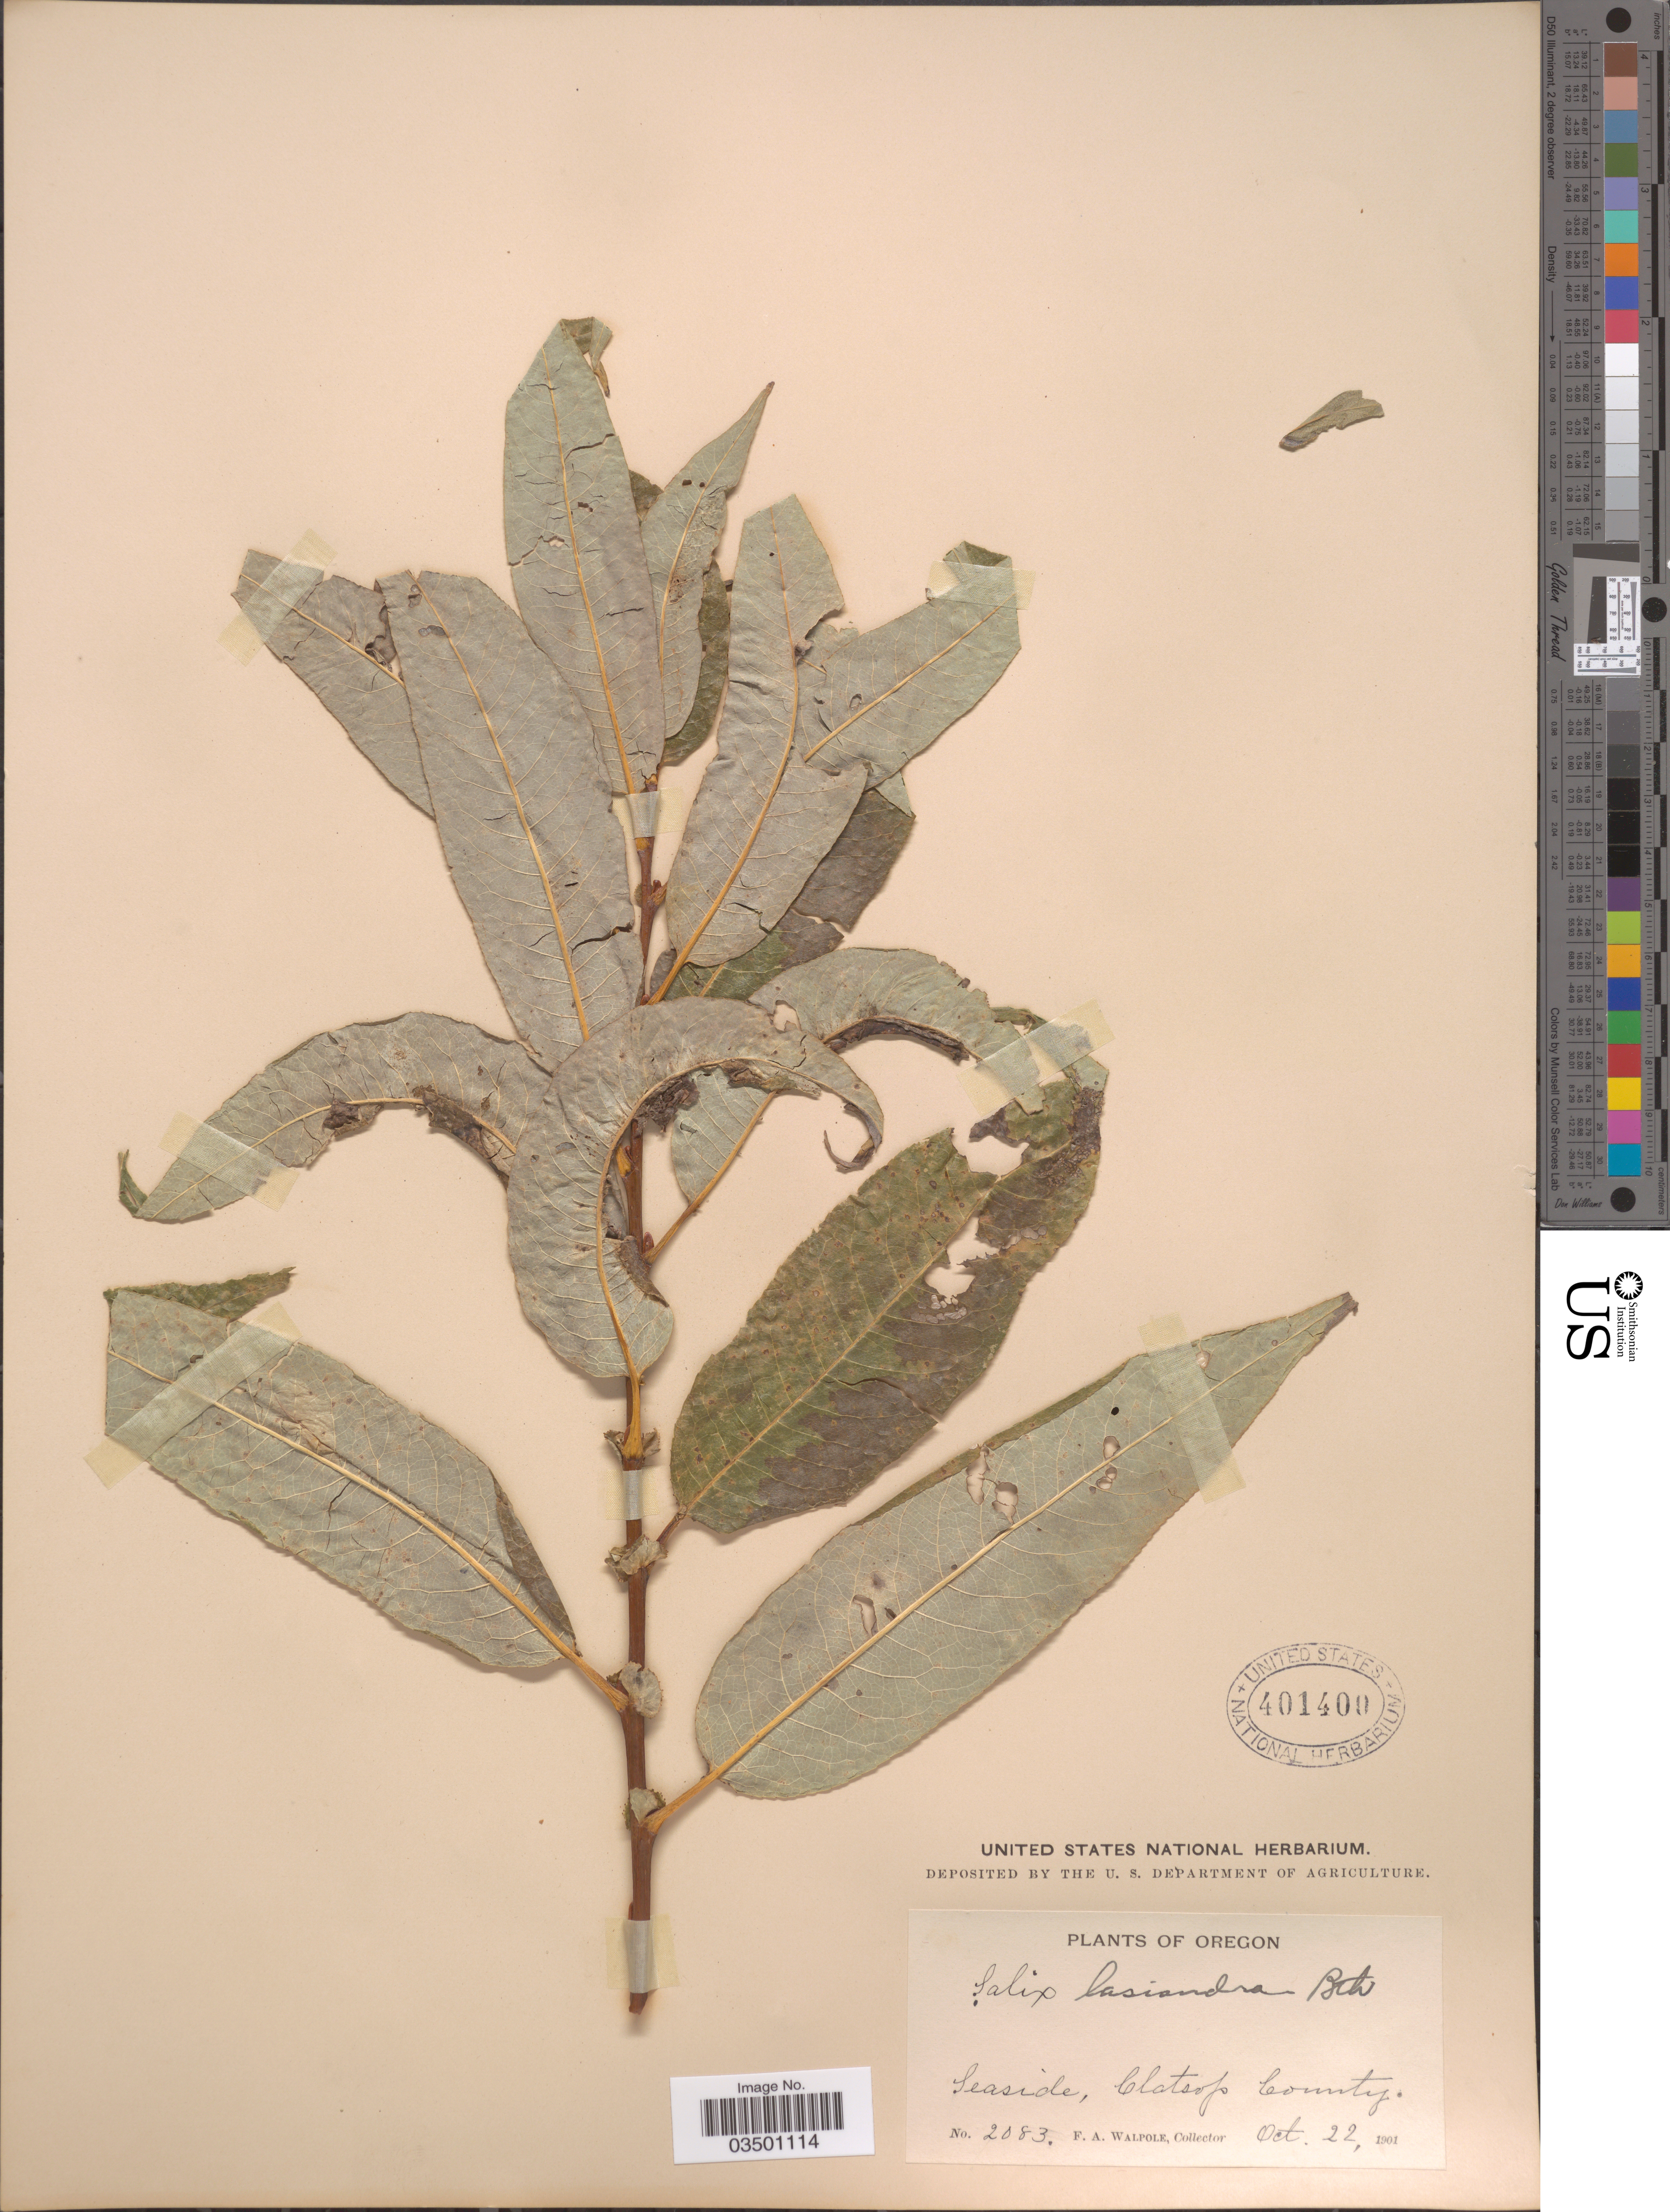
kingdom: Plantae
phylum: Tracheophyta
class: Magnoliopsida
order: Malpighiales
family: Salicaceae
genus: Salix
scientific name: Salix lasiandra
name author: Benth.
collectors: F. Walpole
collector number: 2083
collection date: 1901-10-22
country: United States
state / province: Oregon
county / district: Clatsop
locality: Seaside, Clatsop County.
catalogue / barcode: US 401400